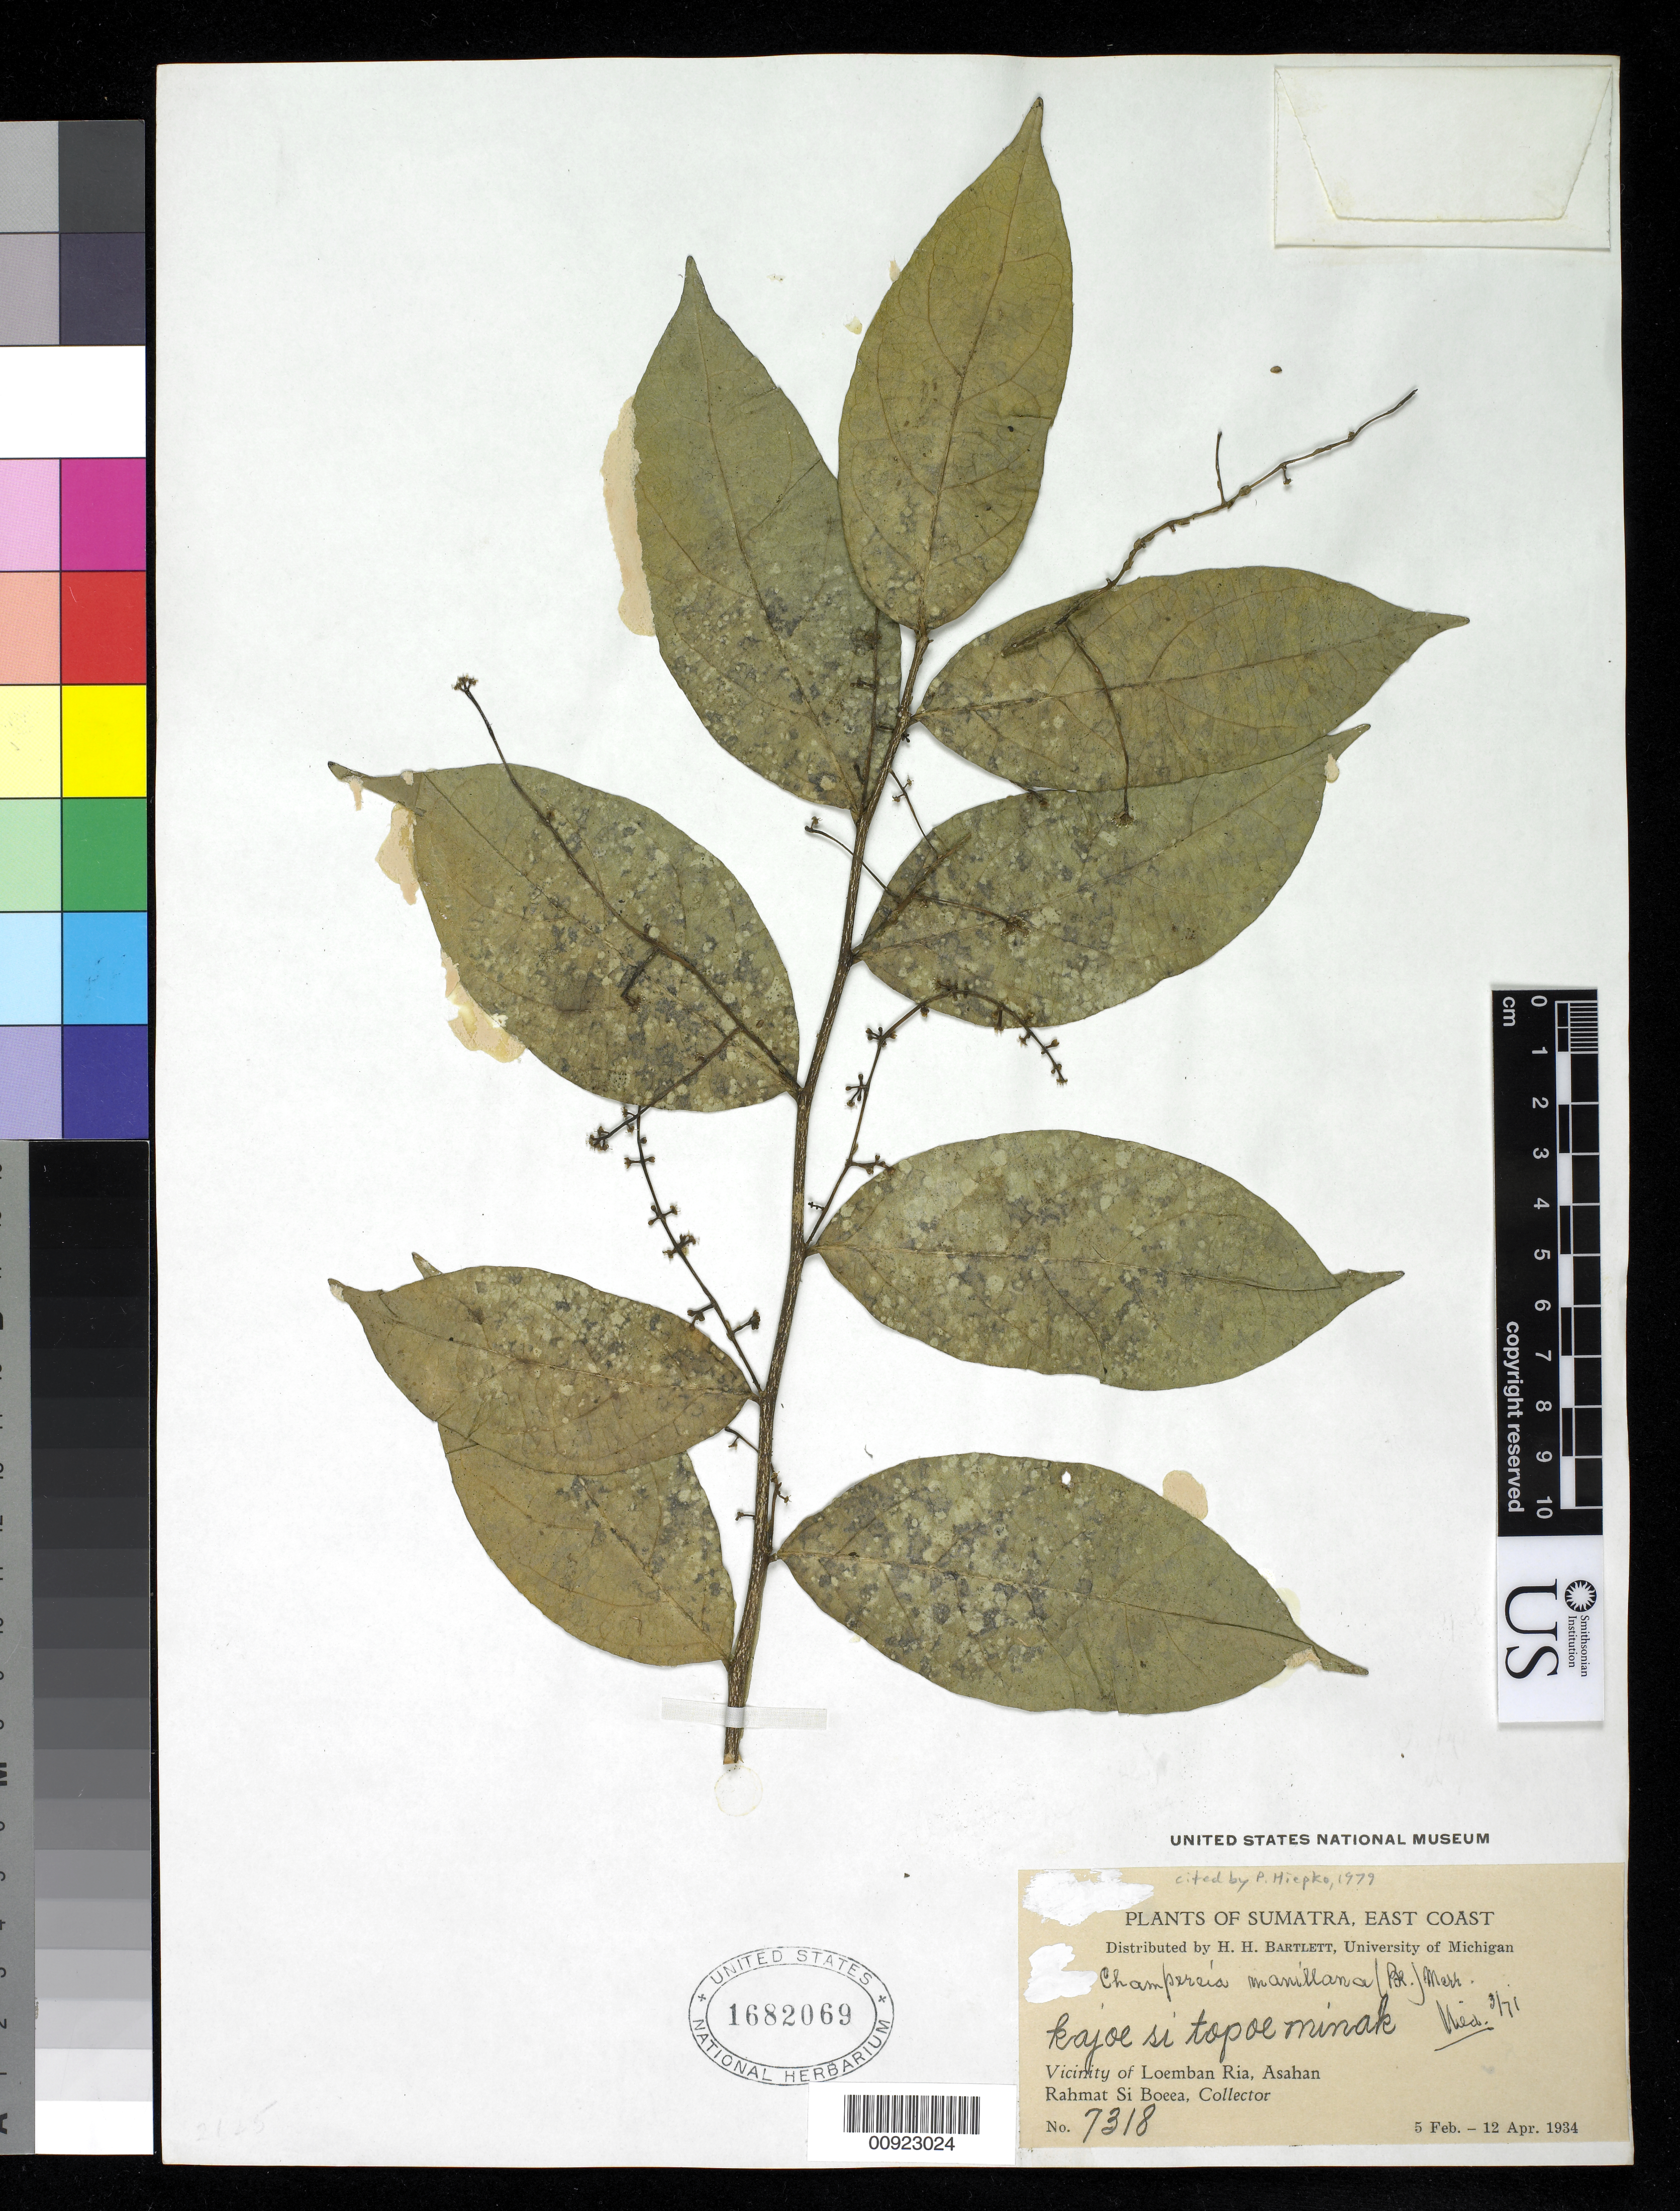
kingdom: Plantae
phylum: Tracheophyta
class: Magnoliopsida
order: Santalales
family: Opiliaceae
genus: Champereia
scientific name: Champereia manillana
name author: (Blume) Merr.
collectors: Rahmat Si Boeea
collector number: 7318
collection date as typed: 05 Feb 1934 to 12 Apr 1934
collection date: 1934-02-05/1934-04-12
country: Indonesia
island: Sumatra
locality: East Coast; Vicinity of Loemban Ria, Asahan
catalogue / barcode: US 1682069